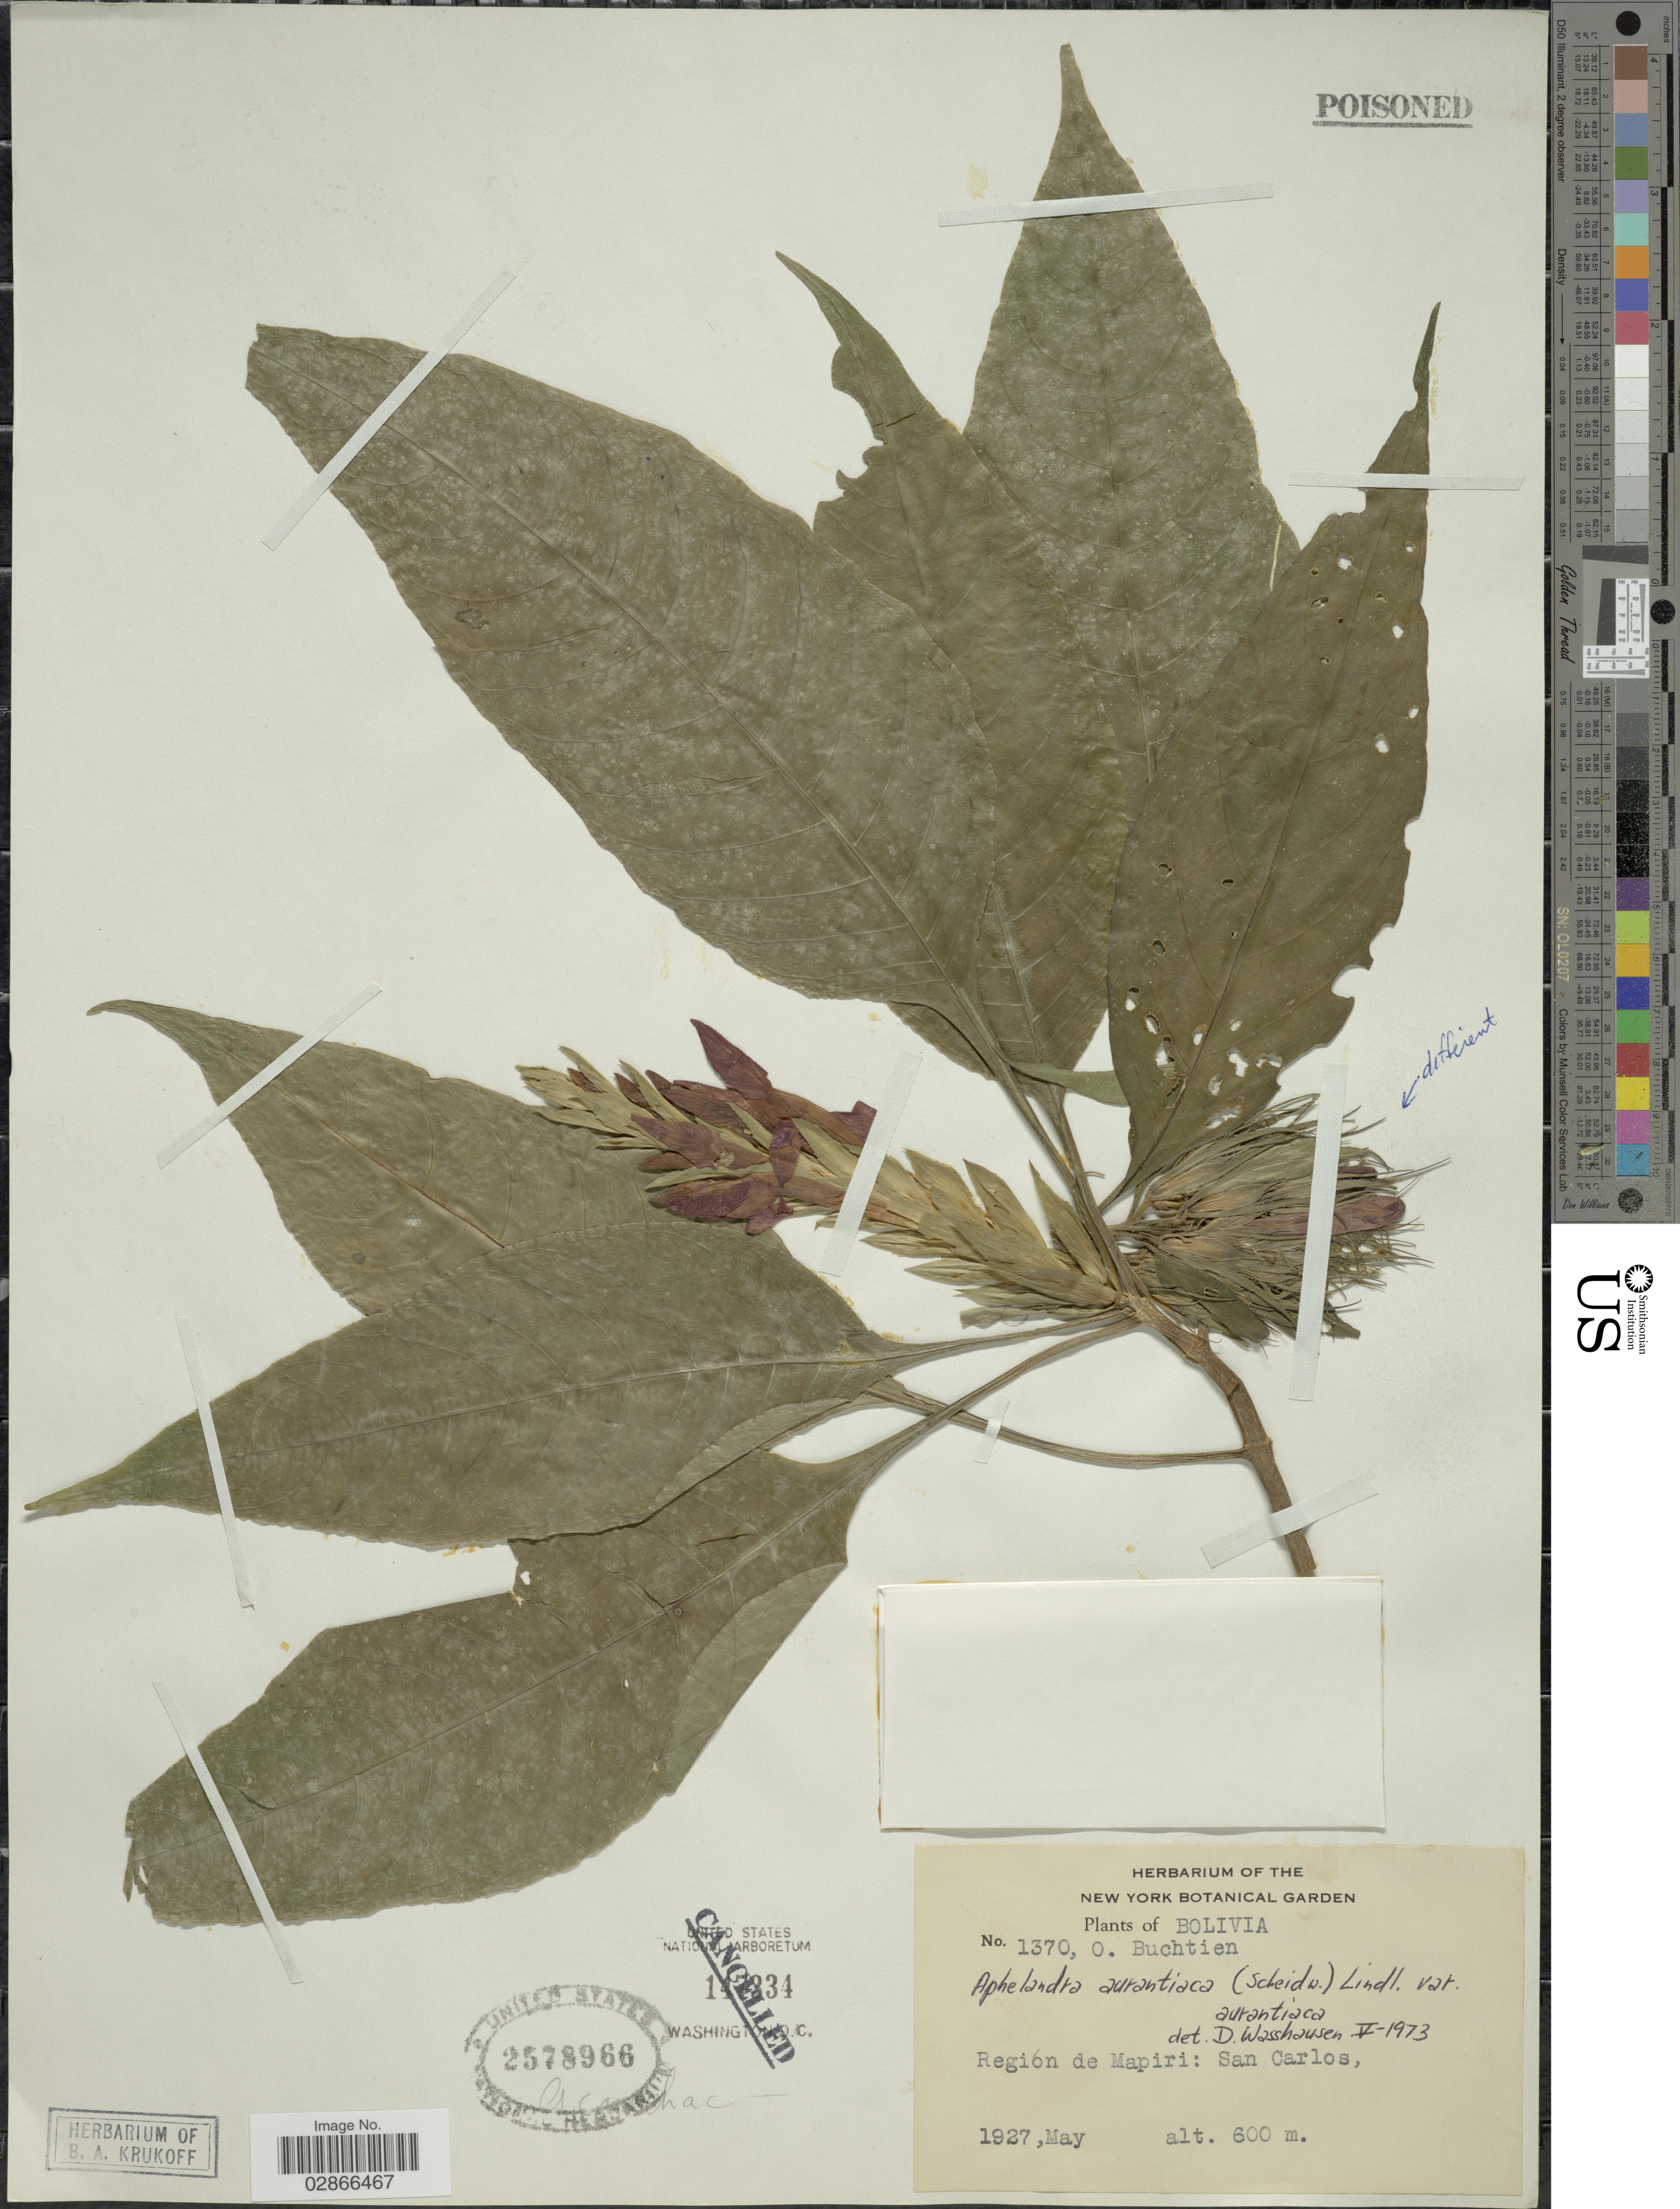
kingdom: Plantae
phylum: Tracheophyta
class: Magnoliopsida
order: Lamiales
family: Acanthaceae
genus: Aphelandra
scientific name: Aphelandra aurantiaca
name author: (Scheidw.) Lindl.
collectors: O. Buchtien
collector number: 1370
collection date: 1927-05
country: Bolivia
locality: Región de Mapiri: San Carlos.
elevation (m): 600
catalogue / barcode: US 2578966